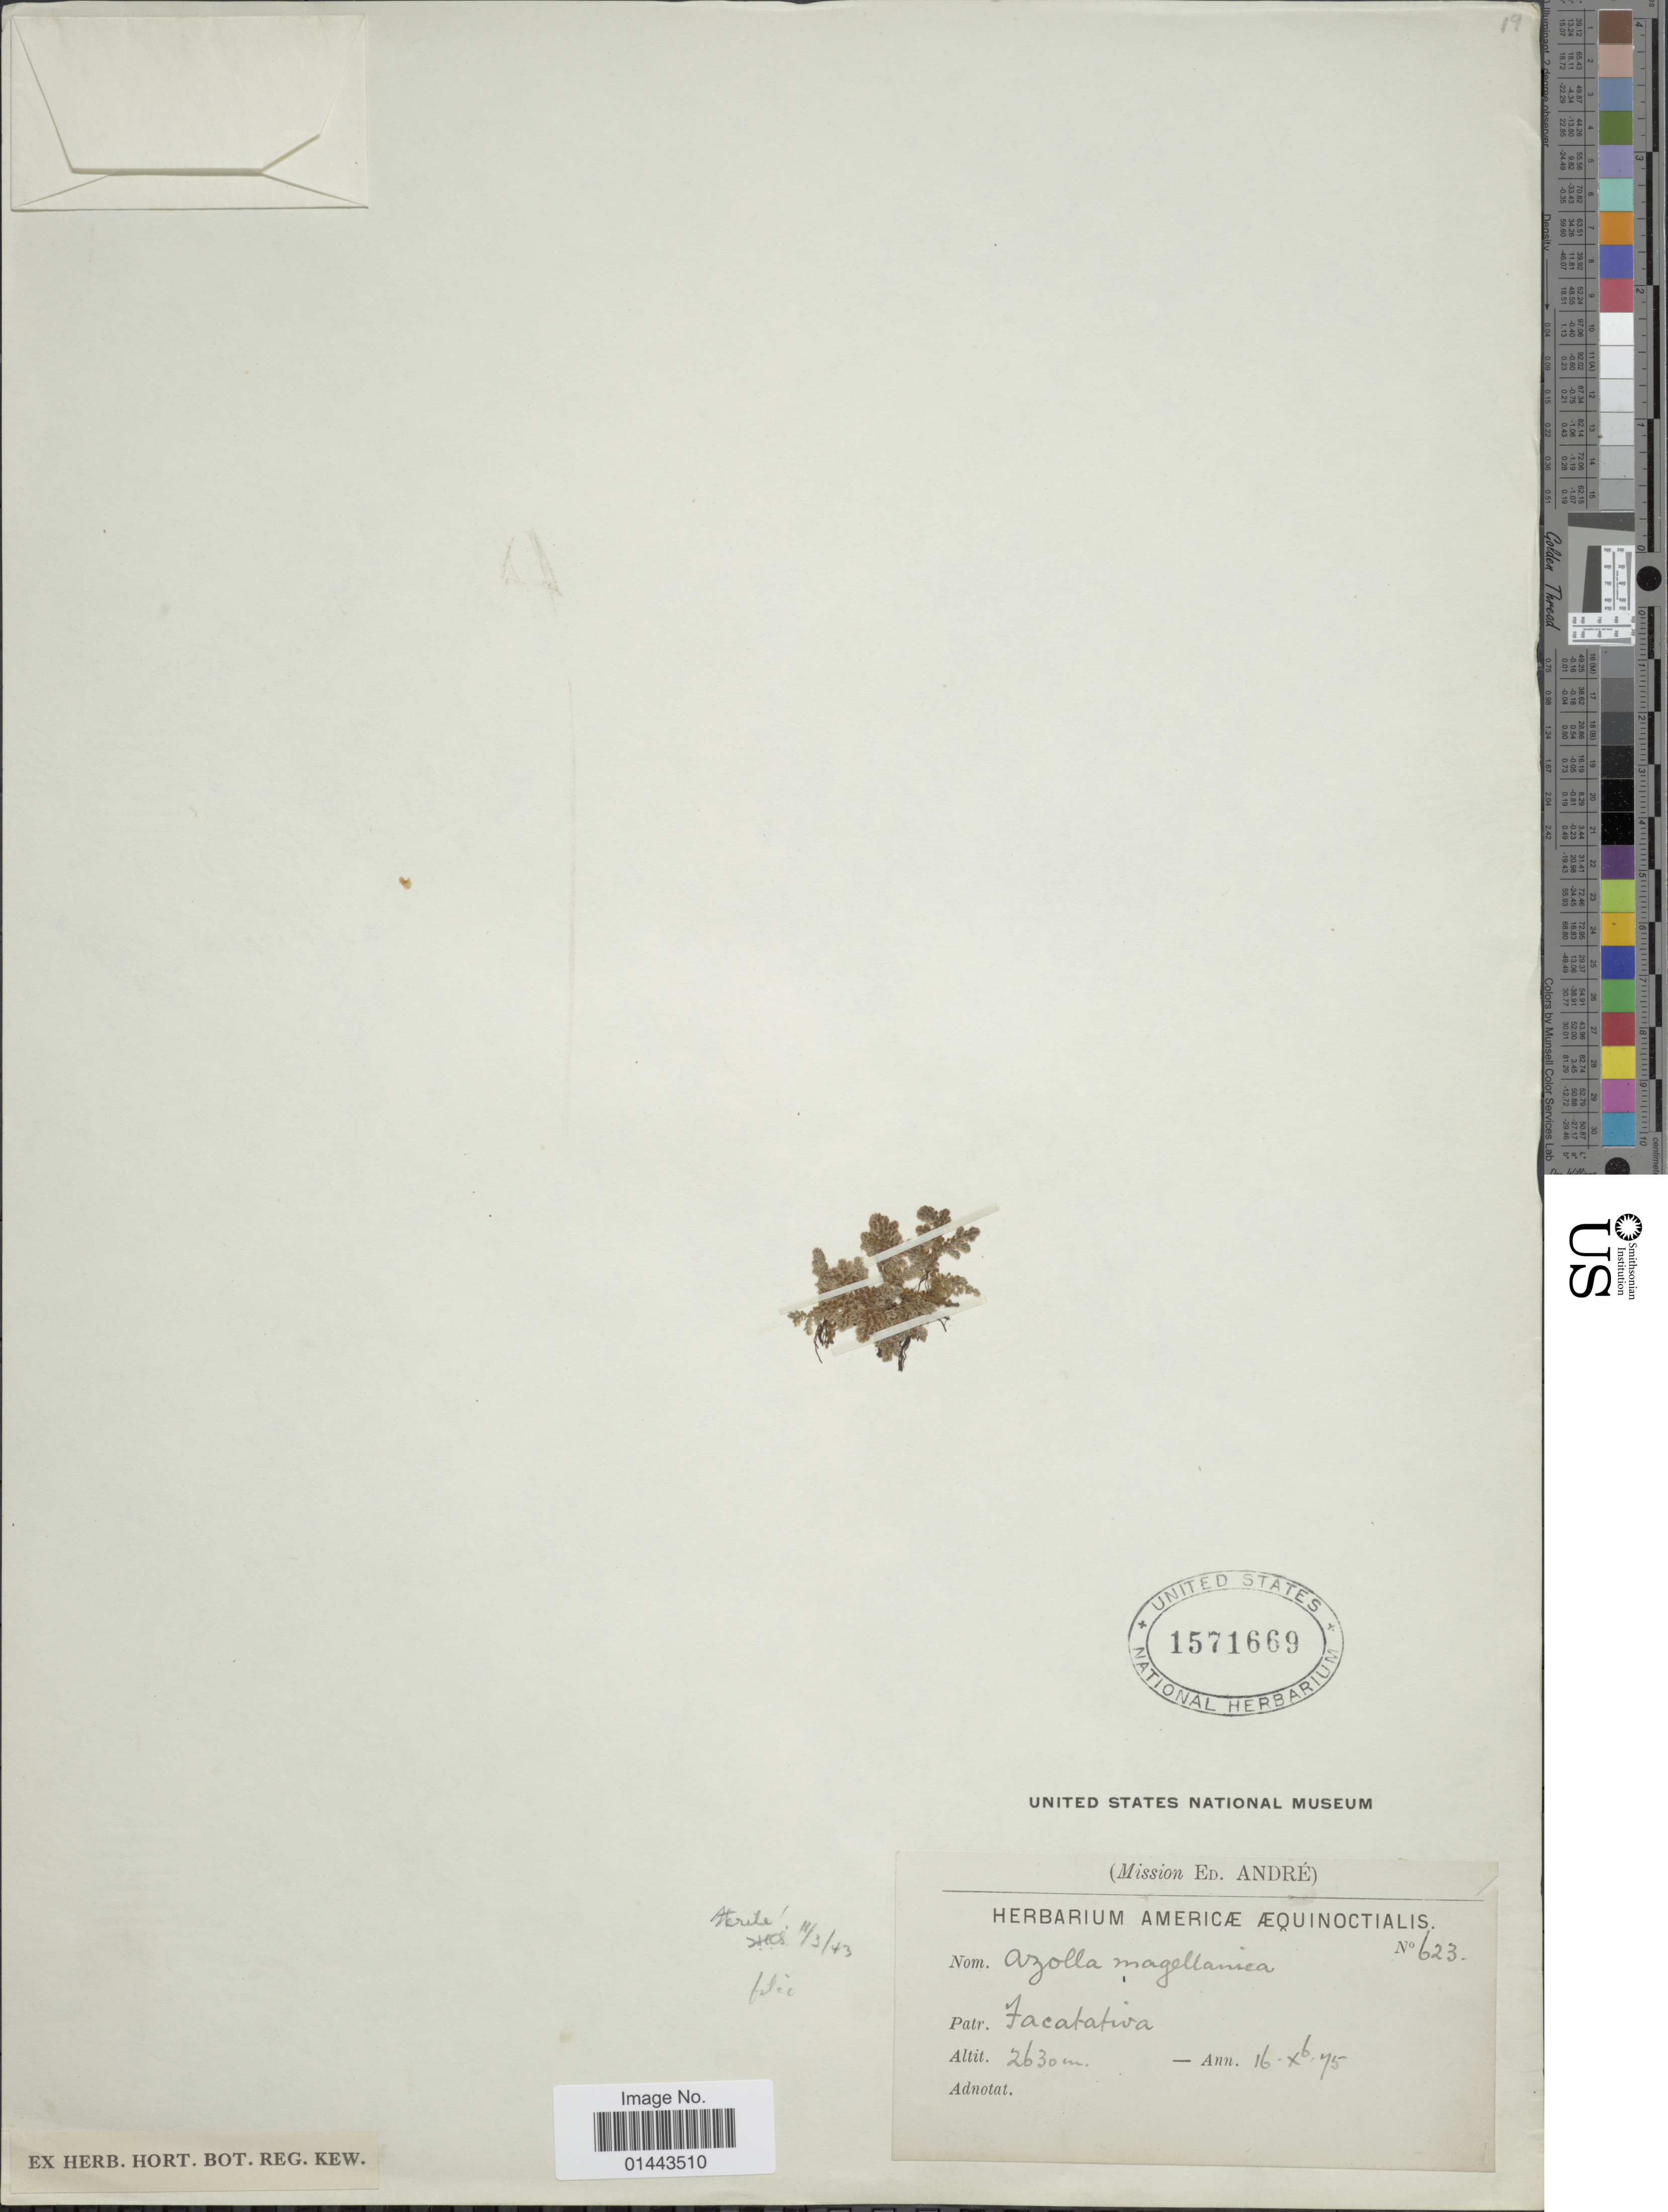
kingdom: Plantae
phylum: Tracheophyta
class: Polypodiopsida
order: Salviniales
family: Salviniaceae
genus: Azolla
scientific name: Azolla filiculoides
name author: Lam.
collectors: É. F. André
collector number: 623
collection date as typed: Transcribed d/m/y: 16/10/75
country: Colombia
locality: Facatativa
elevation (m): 2630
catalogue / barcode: US 1571669